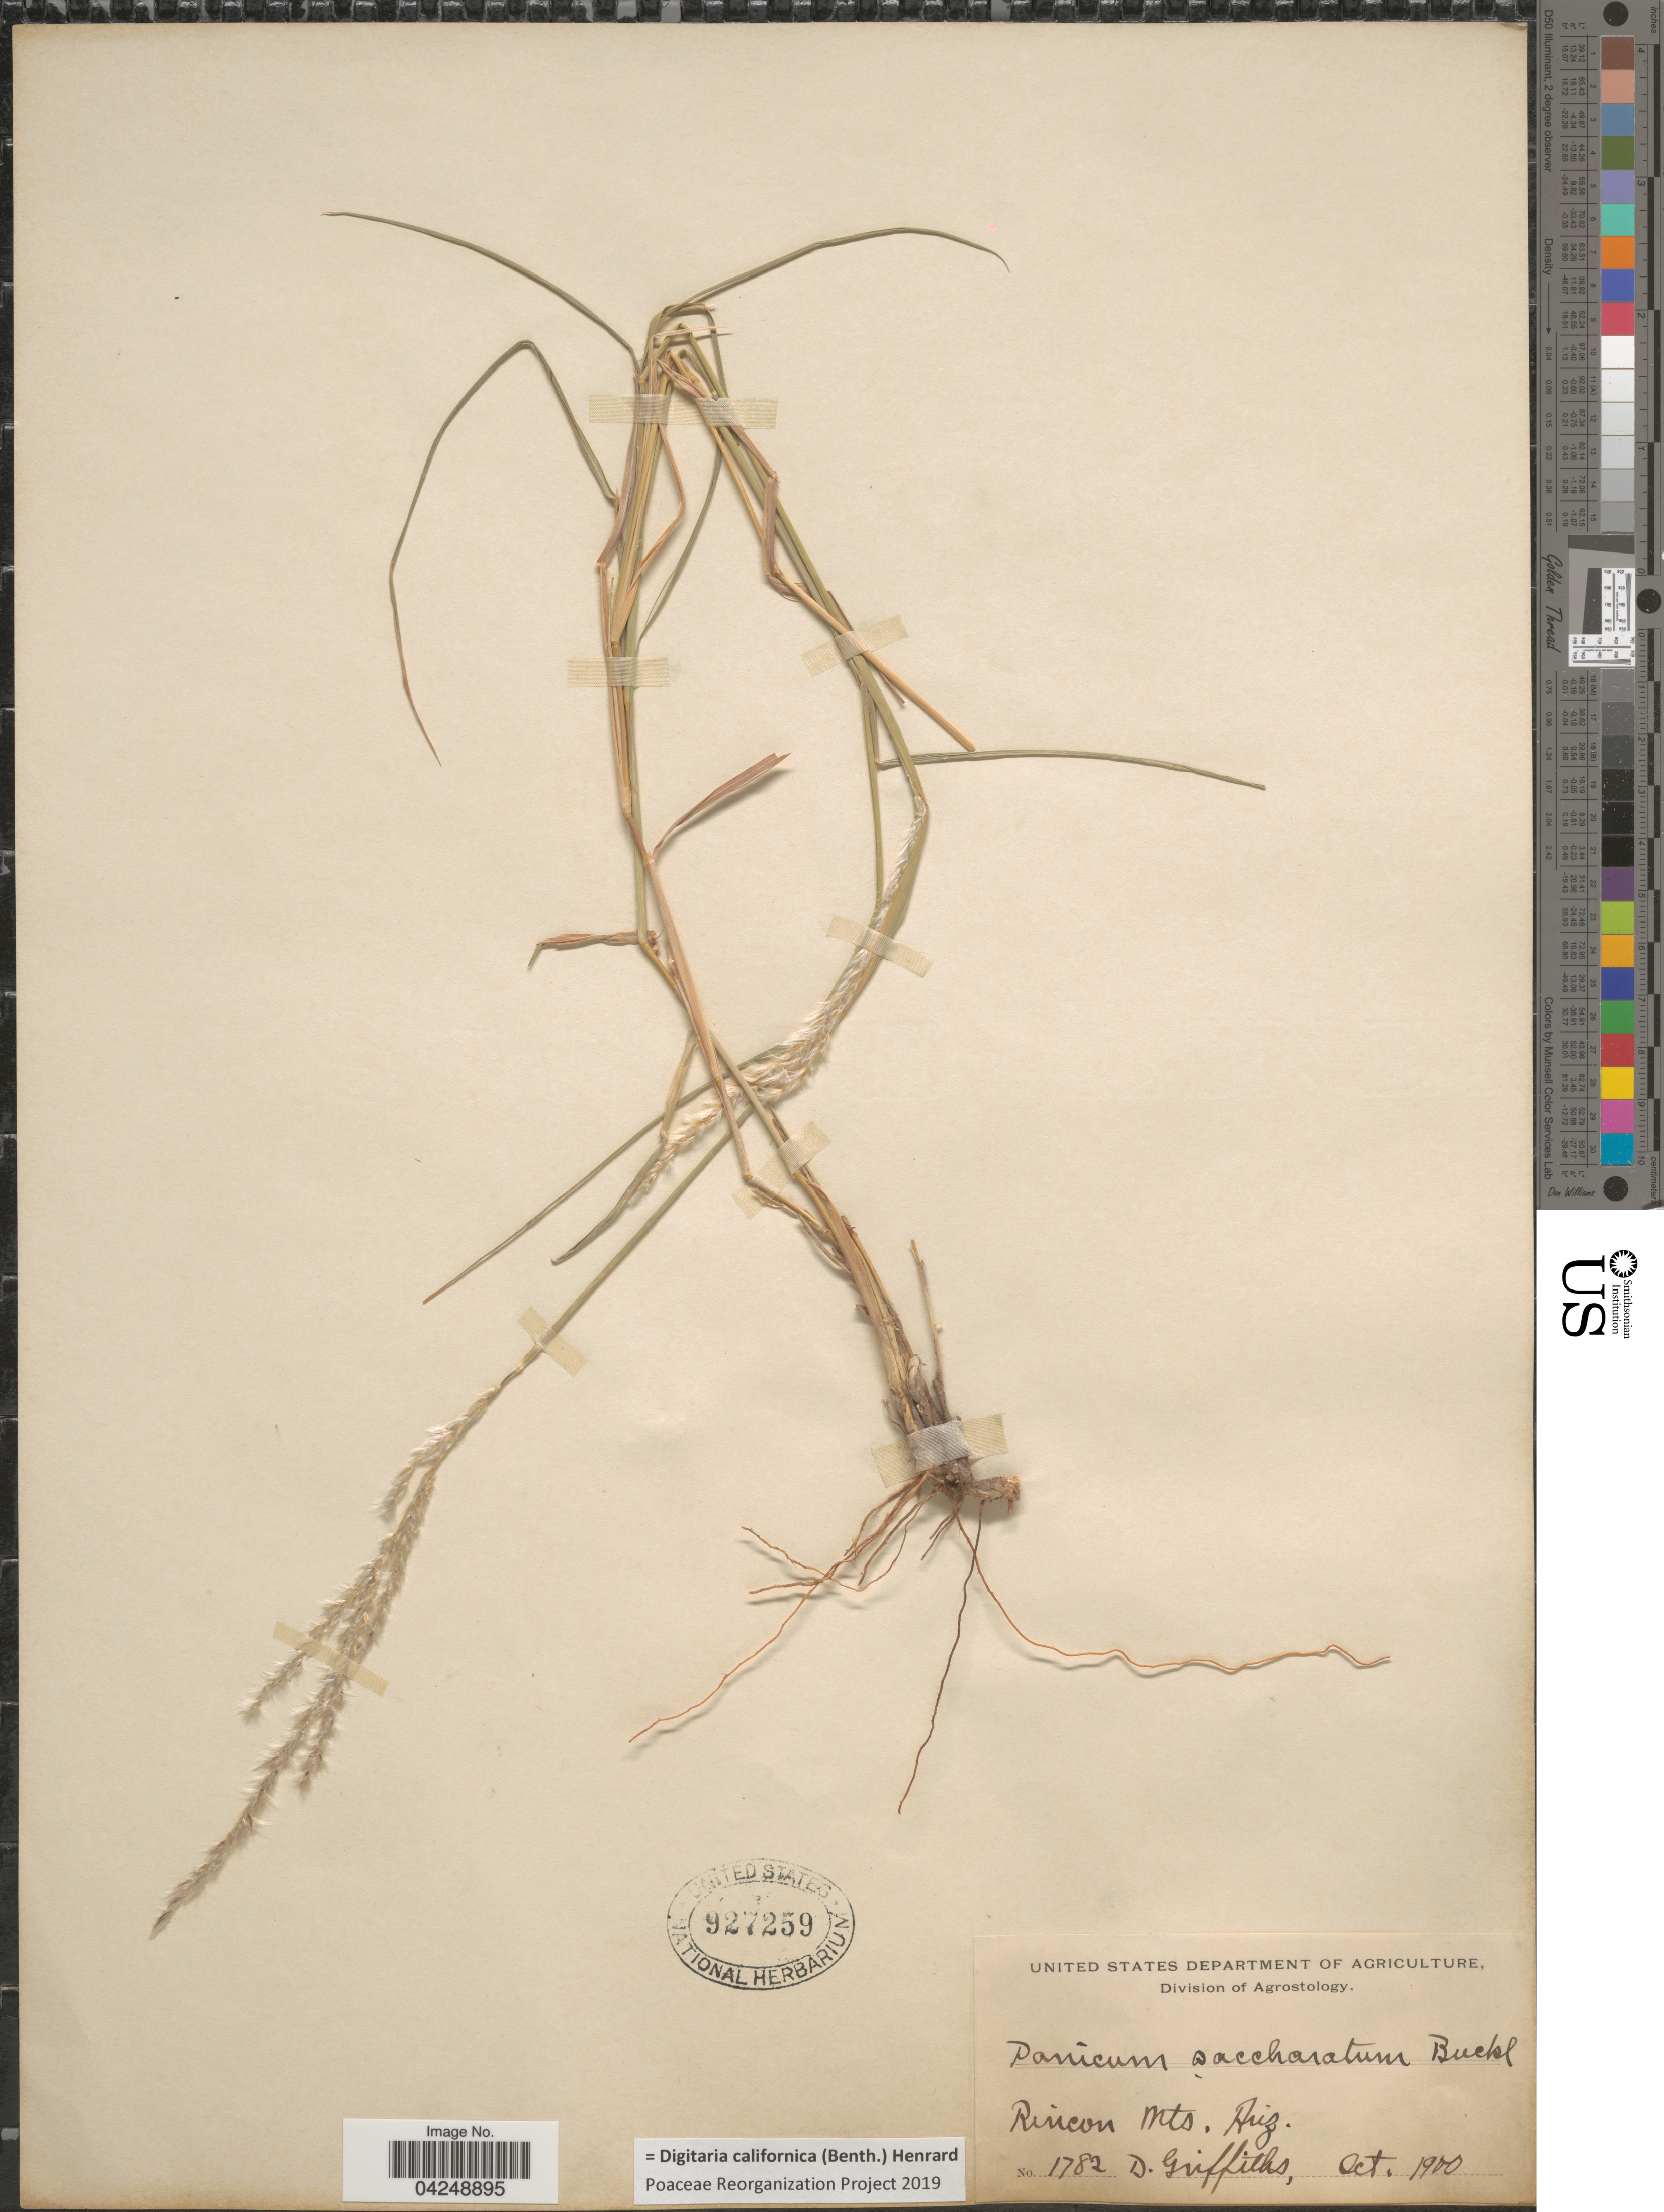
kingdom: Plantae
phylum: Tracheophyta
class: Liliopsida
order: Poales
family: Poaceae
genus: Digitaria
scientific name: Digitaria californica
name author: (Benth.) Henr.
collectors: D. Griffiths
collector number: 1782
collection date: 1900-10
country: United States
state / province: Arizona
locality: Rincon Mts.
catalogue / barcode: US 927259